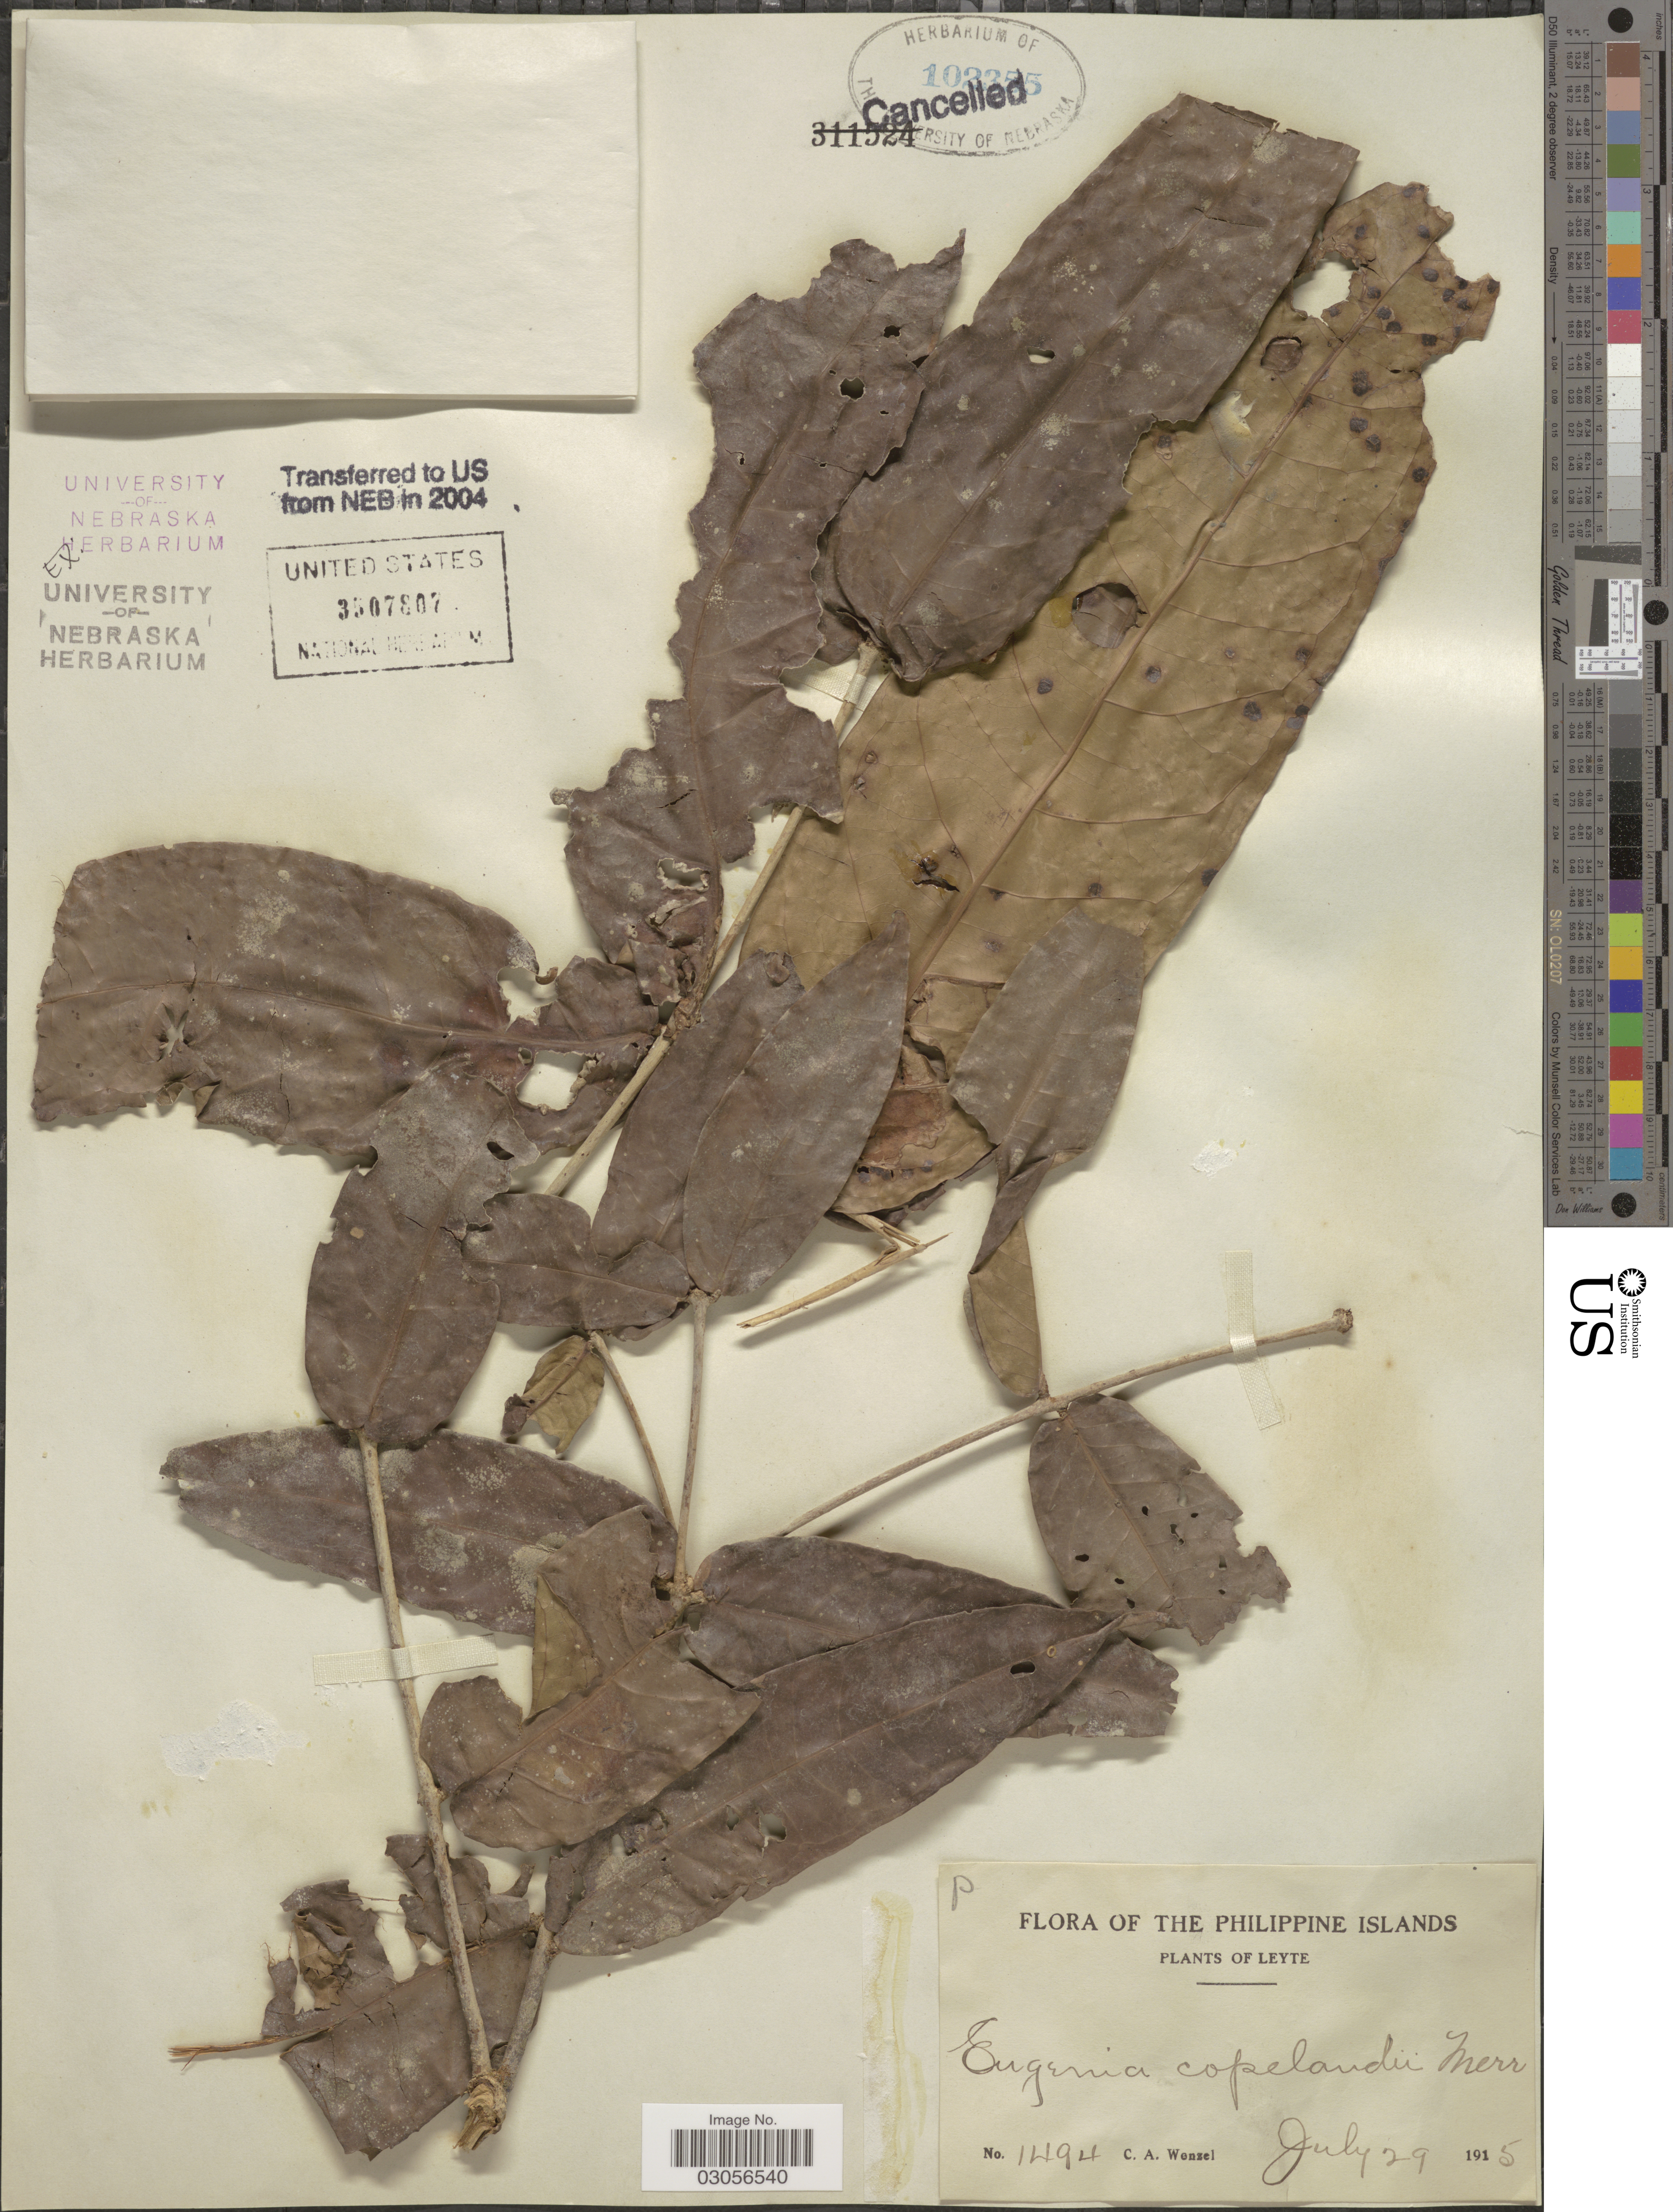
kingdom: Plantae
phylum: Tracheophyta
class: Magnoliopsida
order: Myrtales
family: Myrtaceae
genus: Syzygium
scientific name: Syzygium copelandii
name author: (C.B. Rob.) Merr.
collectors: C. Wenzel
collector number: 1494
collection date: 1915-07-29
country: Philippines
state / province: Eastern Visayas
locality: The Philippine Islands, Leyte.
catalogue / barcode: US 3507807